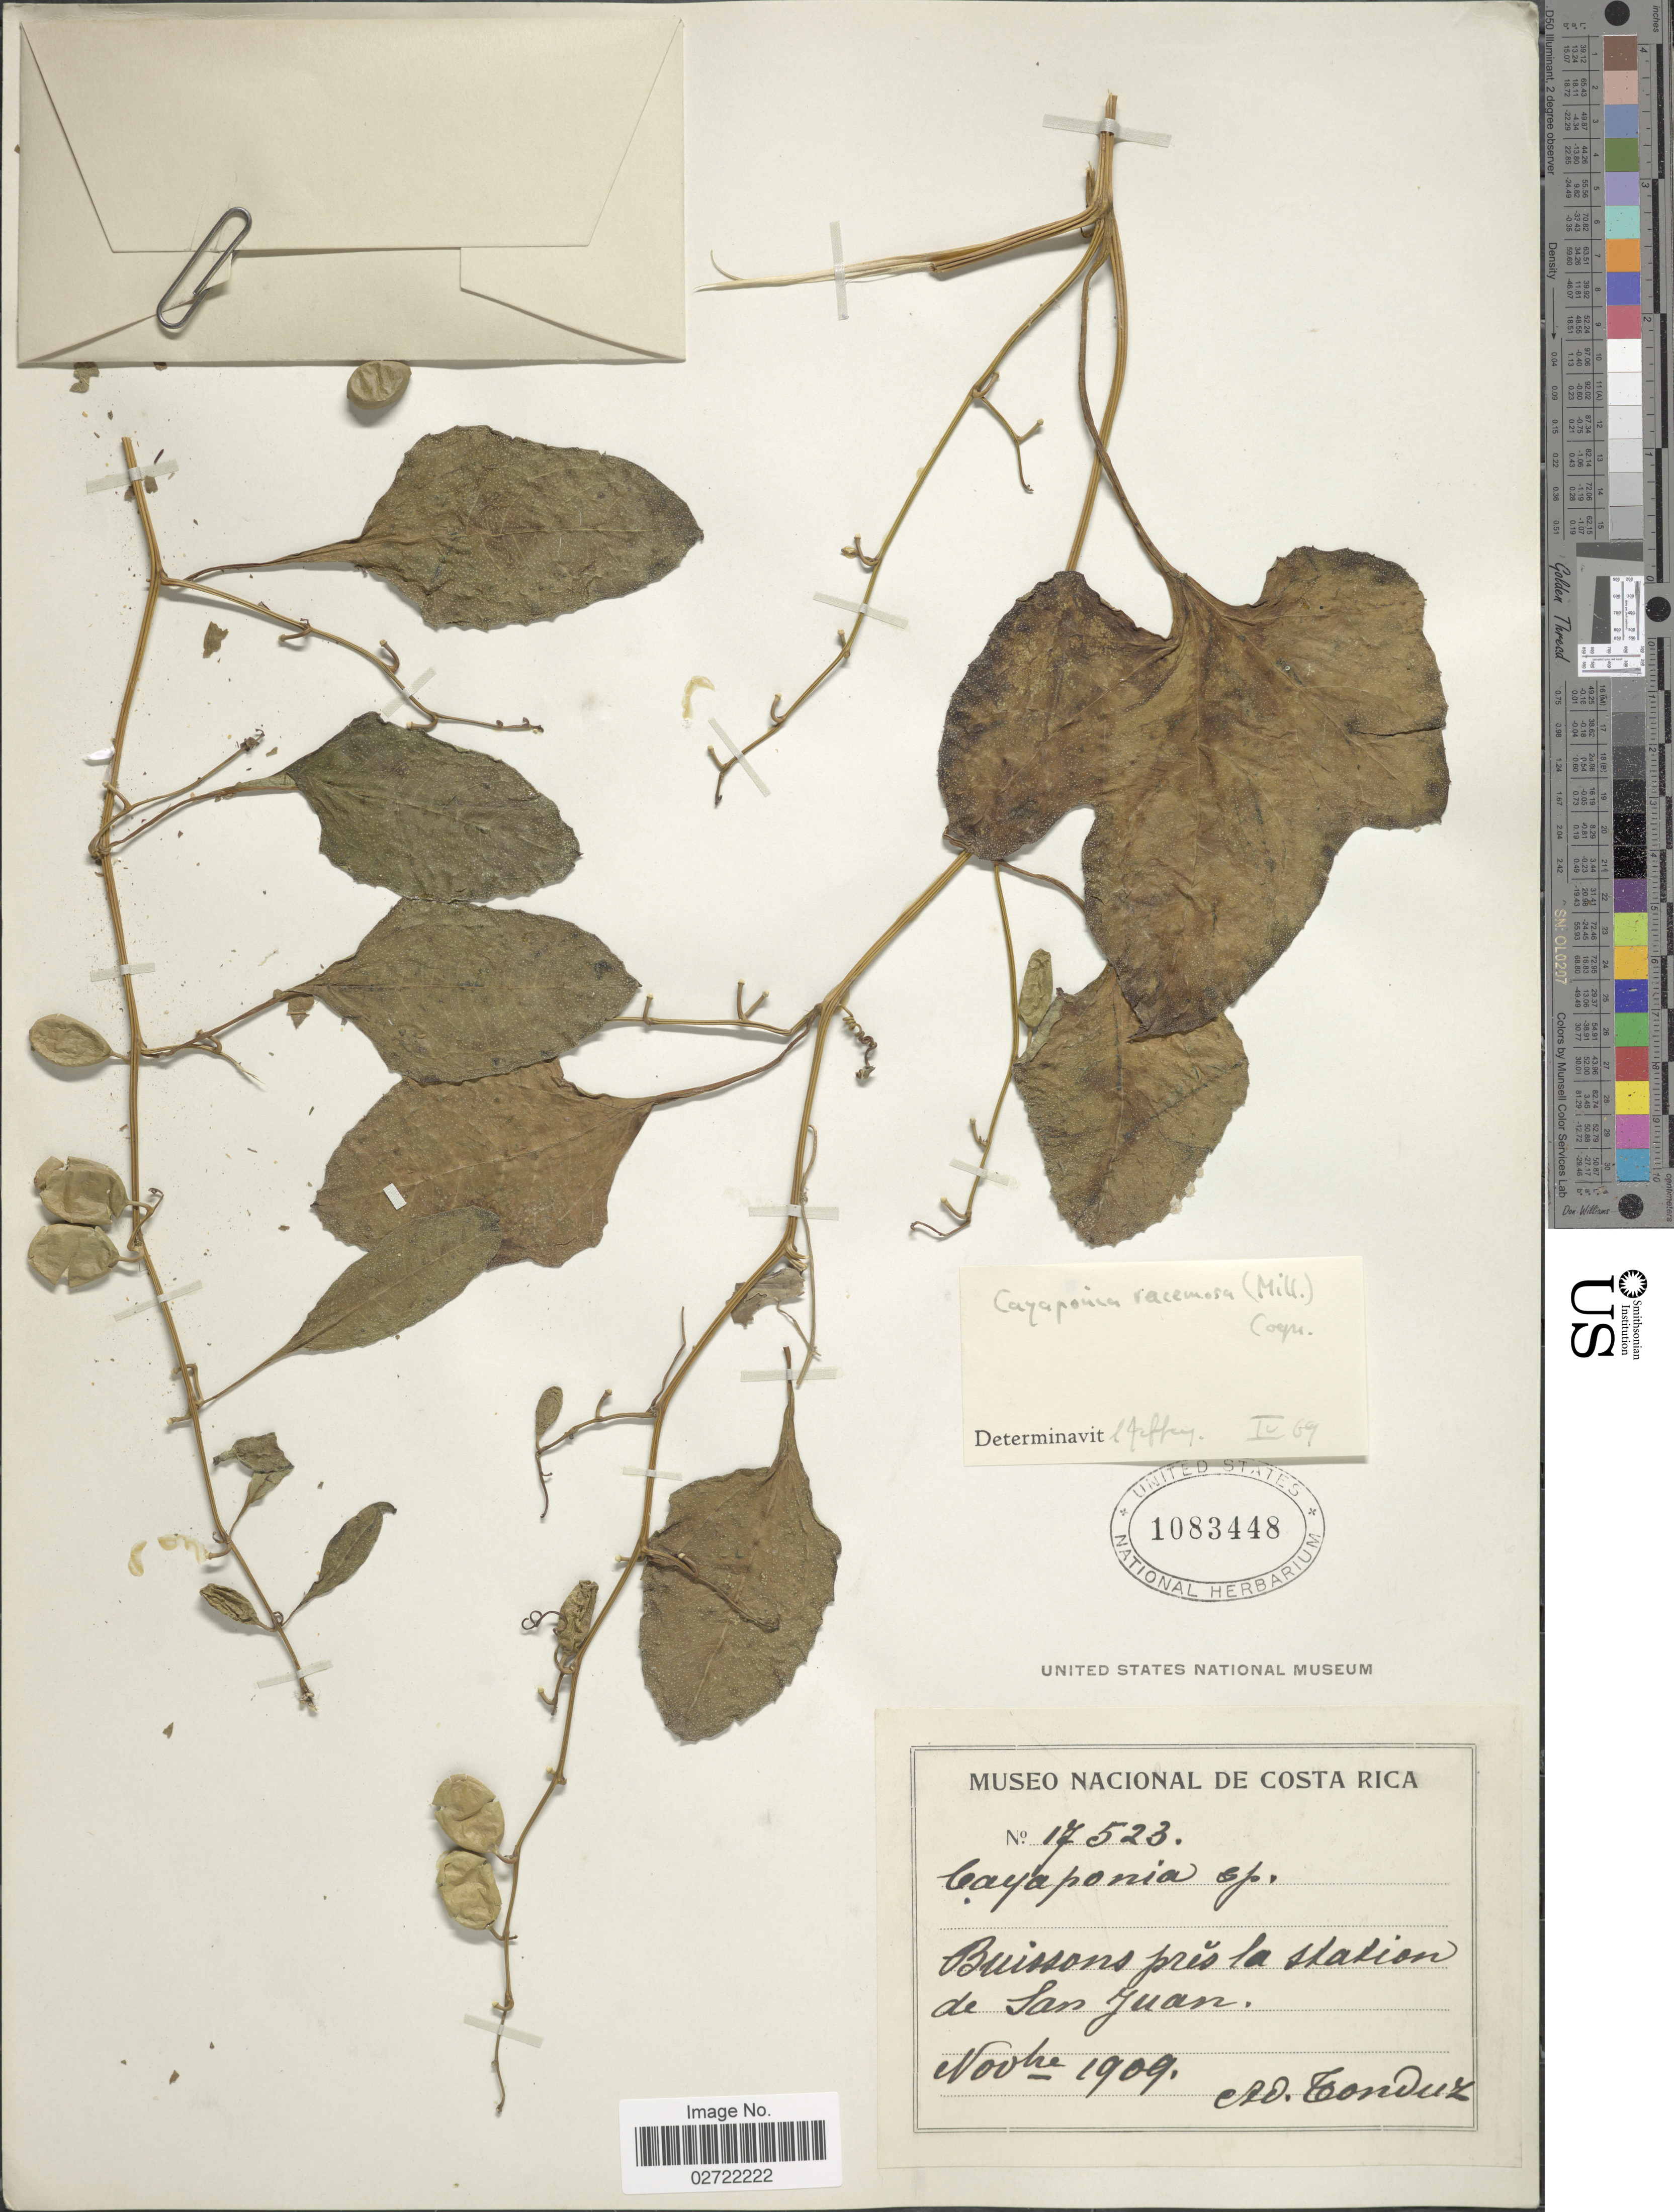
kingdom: Plantae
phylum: Tracheophyta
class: Magnoliopsida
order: Cucurbitales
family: Cucurbitaceae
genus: Cayaponia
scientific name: Cayaponia racemosa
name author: (Mill.) Cogn.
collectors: A. Tonduz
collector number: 17523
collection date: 1909-11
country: Costa Rica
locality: Buissons pres la station de San Juan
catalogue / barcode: US 1083448